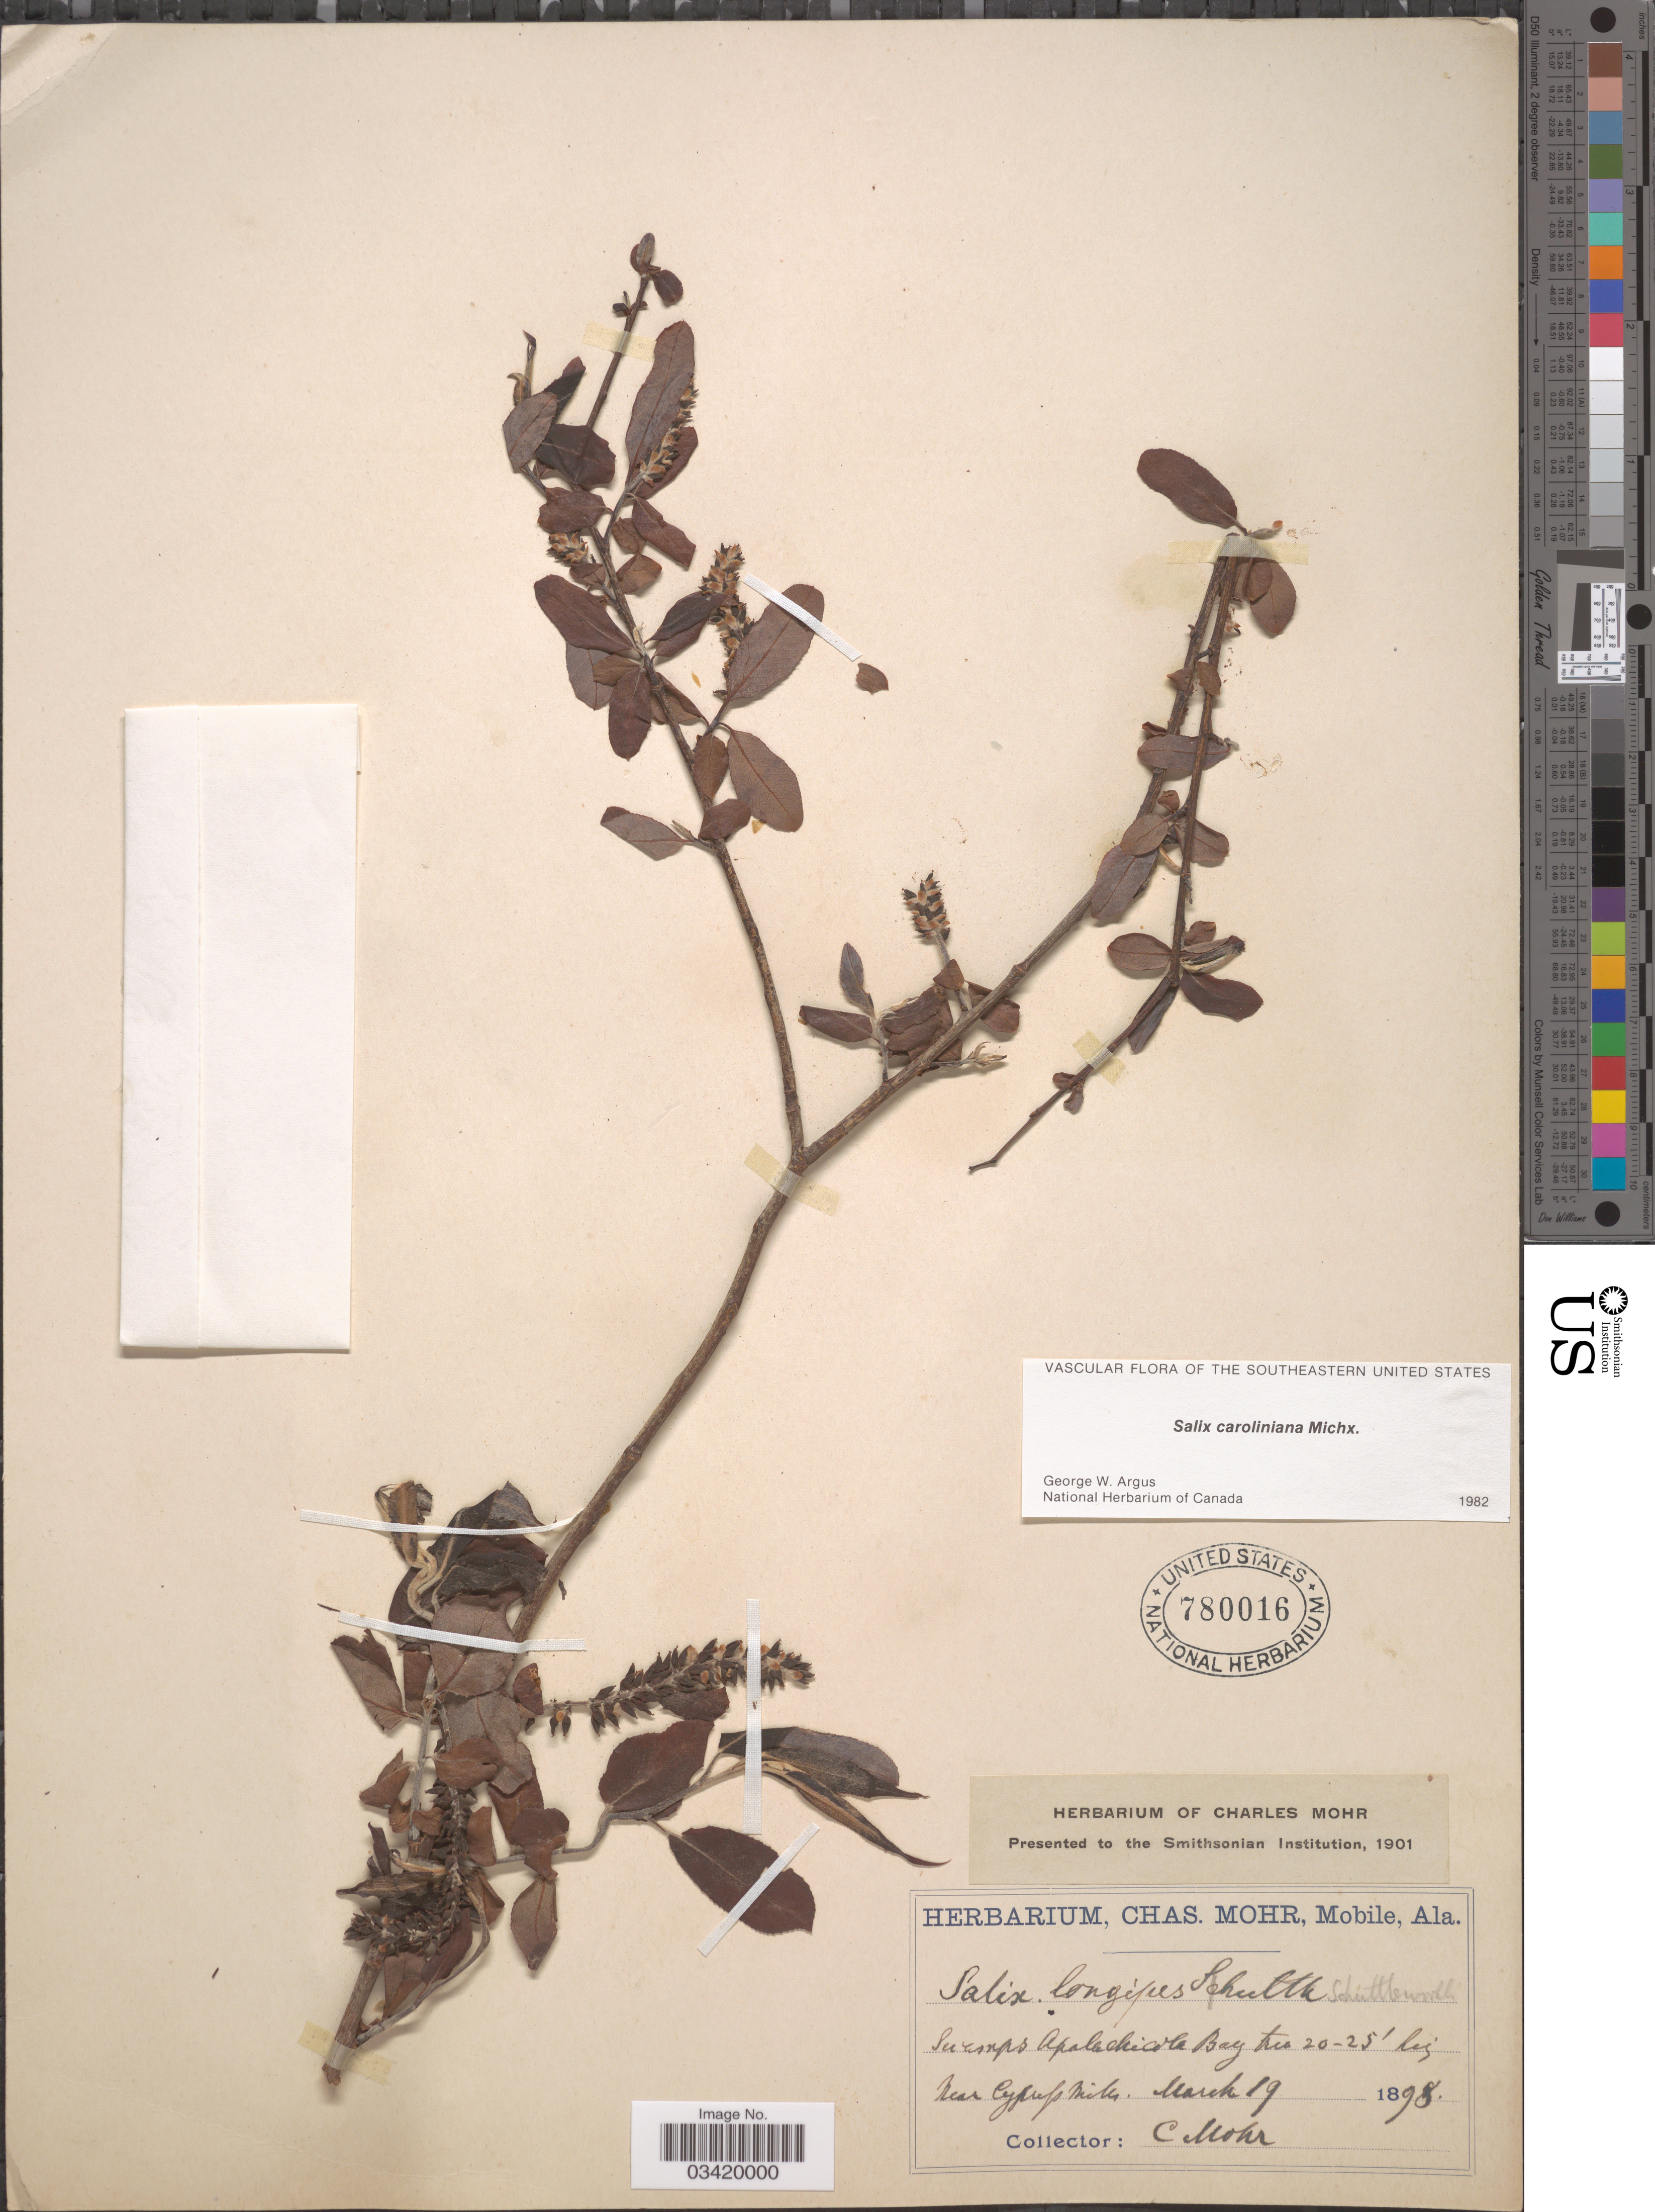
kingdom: Plantae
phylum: Tracheophyta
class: Magnoliopsida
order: Malpighiales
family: Salicaceae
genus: Salix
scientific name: Salix caroliniana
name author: Michx.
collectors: Mohr, C. T. (herbarium)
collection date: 1898-03-19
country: United States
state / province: Florida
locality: Swamps Apalachicola Bay. Near Cypress Mills.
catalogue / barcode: US 780016